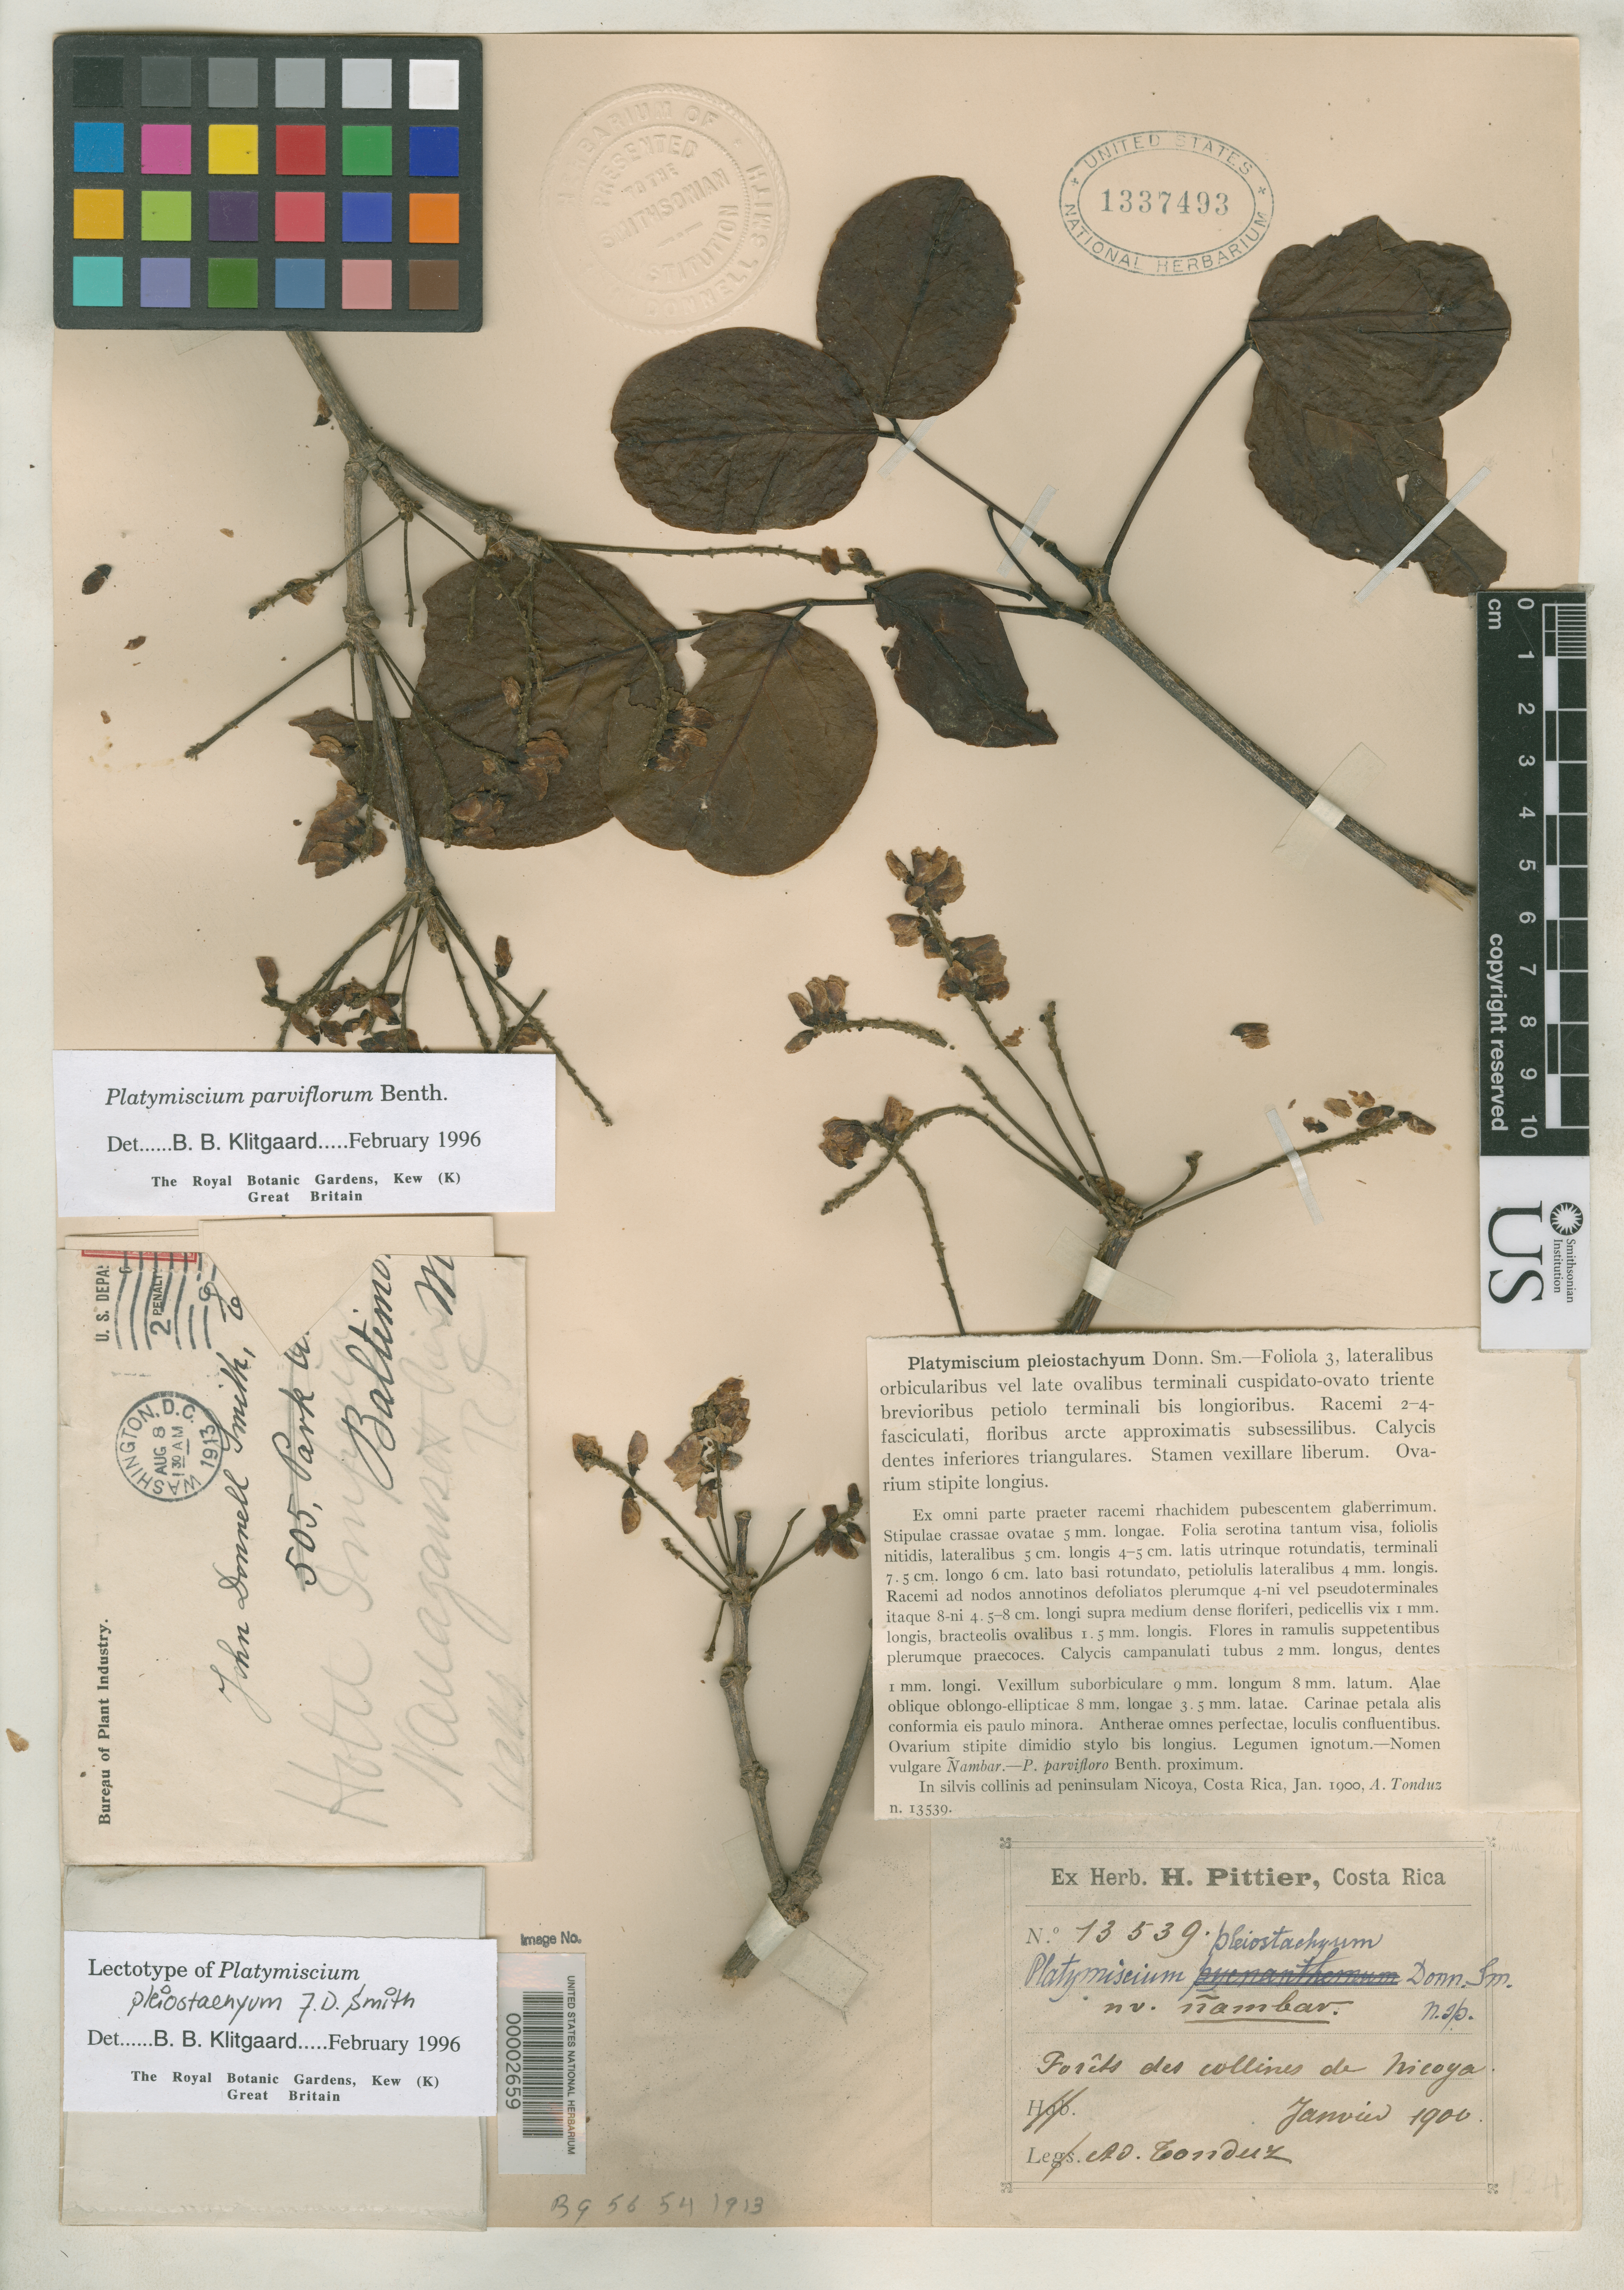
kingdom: Plantae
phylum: Tracheophyta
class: Magnoliopsida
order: Fabales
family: Fabaceae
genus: Platymiscium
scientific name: Platymiscium pleiostachyum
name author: Donn. Sm.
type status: Lectotype; Type Collection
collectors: A. Tonduz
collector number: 13539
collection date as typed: Jan 1900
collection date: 1900-01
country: Costa Rica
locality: Forets des collines de Nicoya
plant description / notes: Although annotated (1996) and cited (2005) as "lectotype", this sheet is the only one received from the John Donnell Smith herbarium and may be considered the holotype.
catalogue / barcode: US 1337493